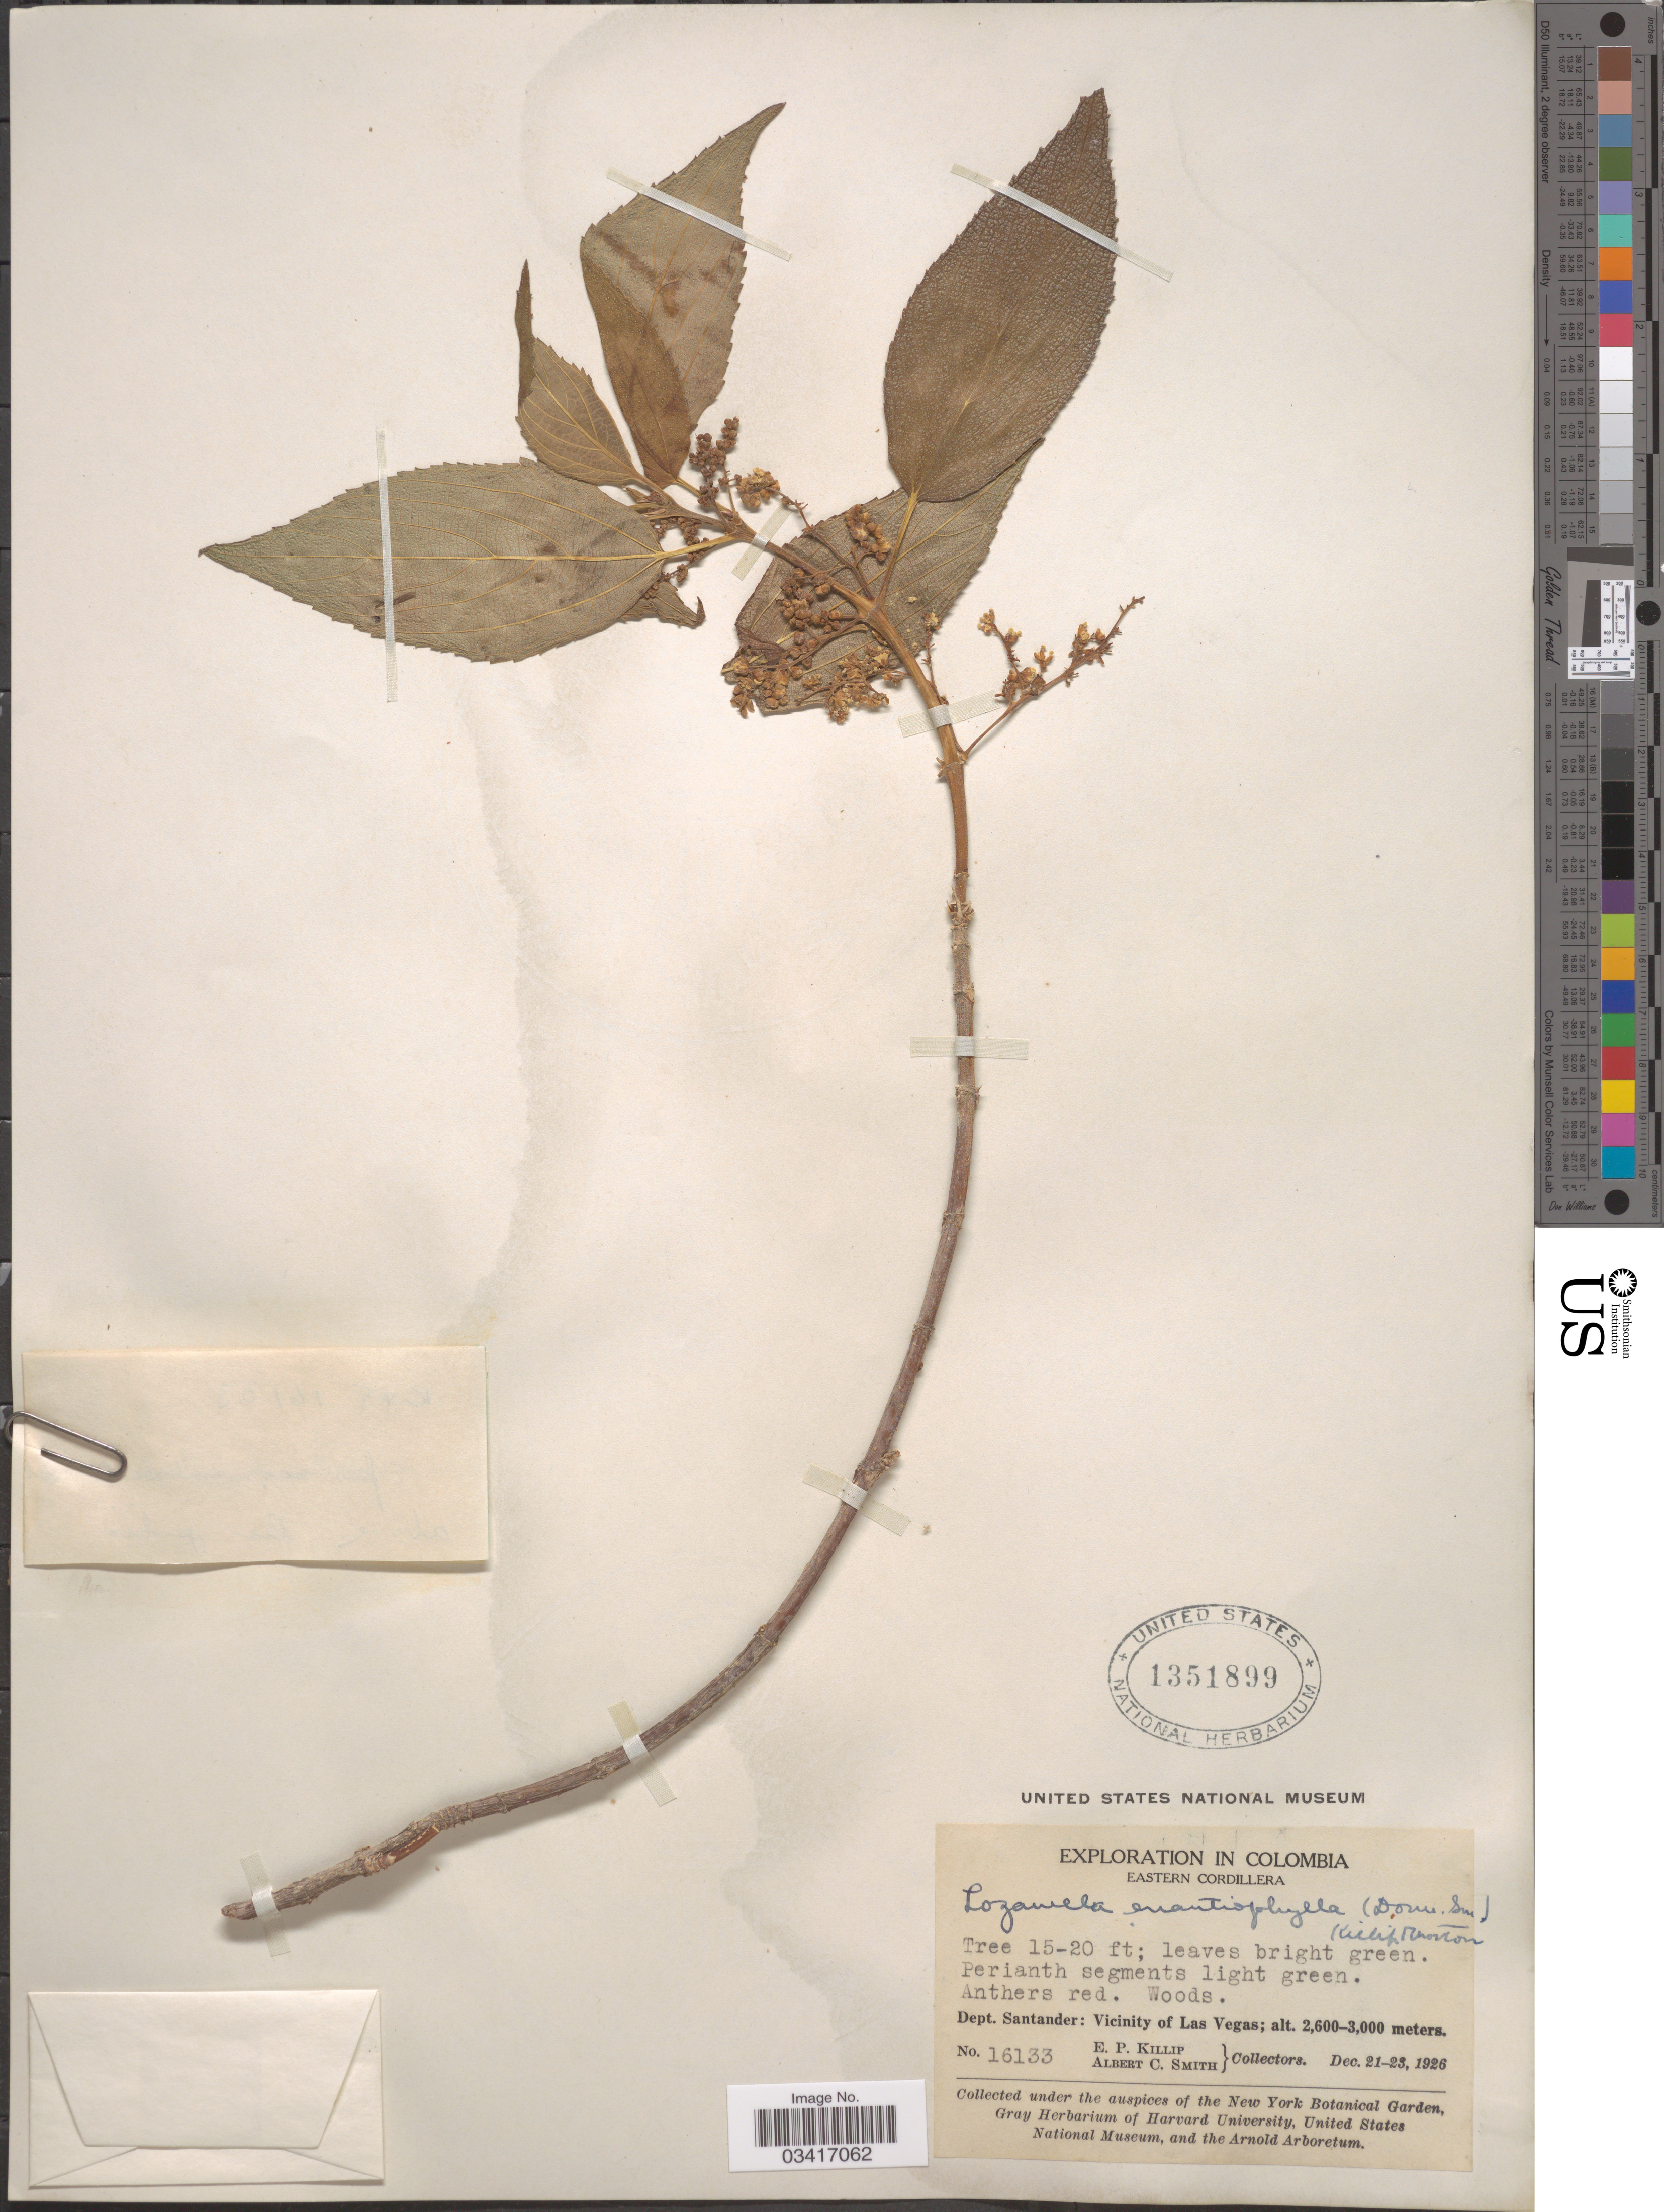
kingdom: Plantae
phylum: Tracheophyta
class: Magnoliopsida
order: Rosales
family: Cannabaceae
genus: Lozanella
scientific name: Lozanella enantiophylla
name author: (Donn. Sm.) Killip & C.V. Morton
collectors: E. P. Killip & A. C. Smith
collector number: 16133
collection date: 1926-12-21/1926-12-23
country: Colombia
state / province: Santander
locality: Eastern Cordillera. Dept. Santander: Vicinity of Las Vegas.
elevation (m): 2600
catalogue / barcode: US 1351899